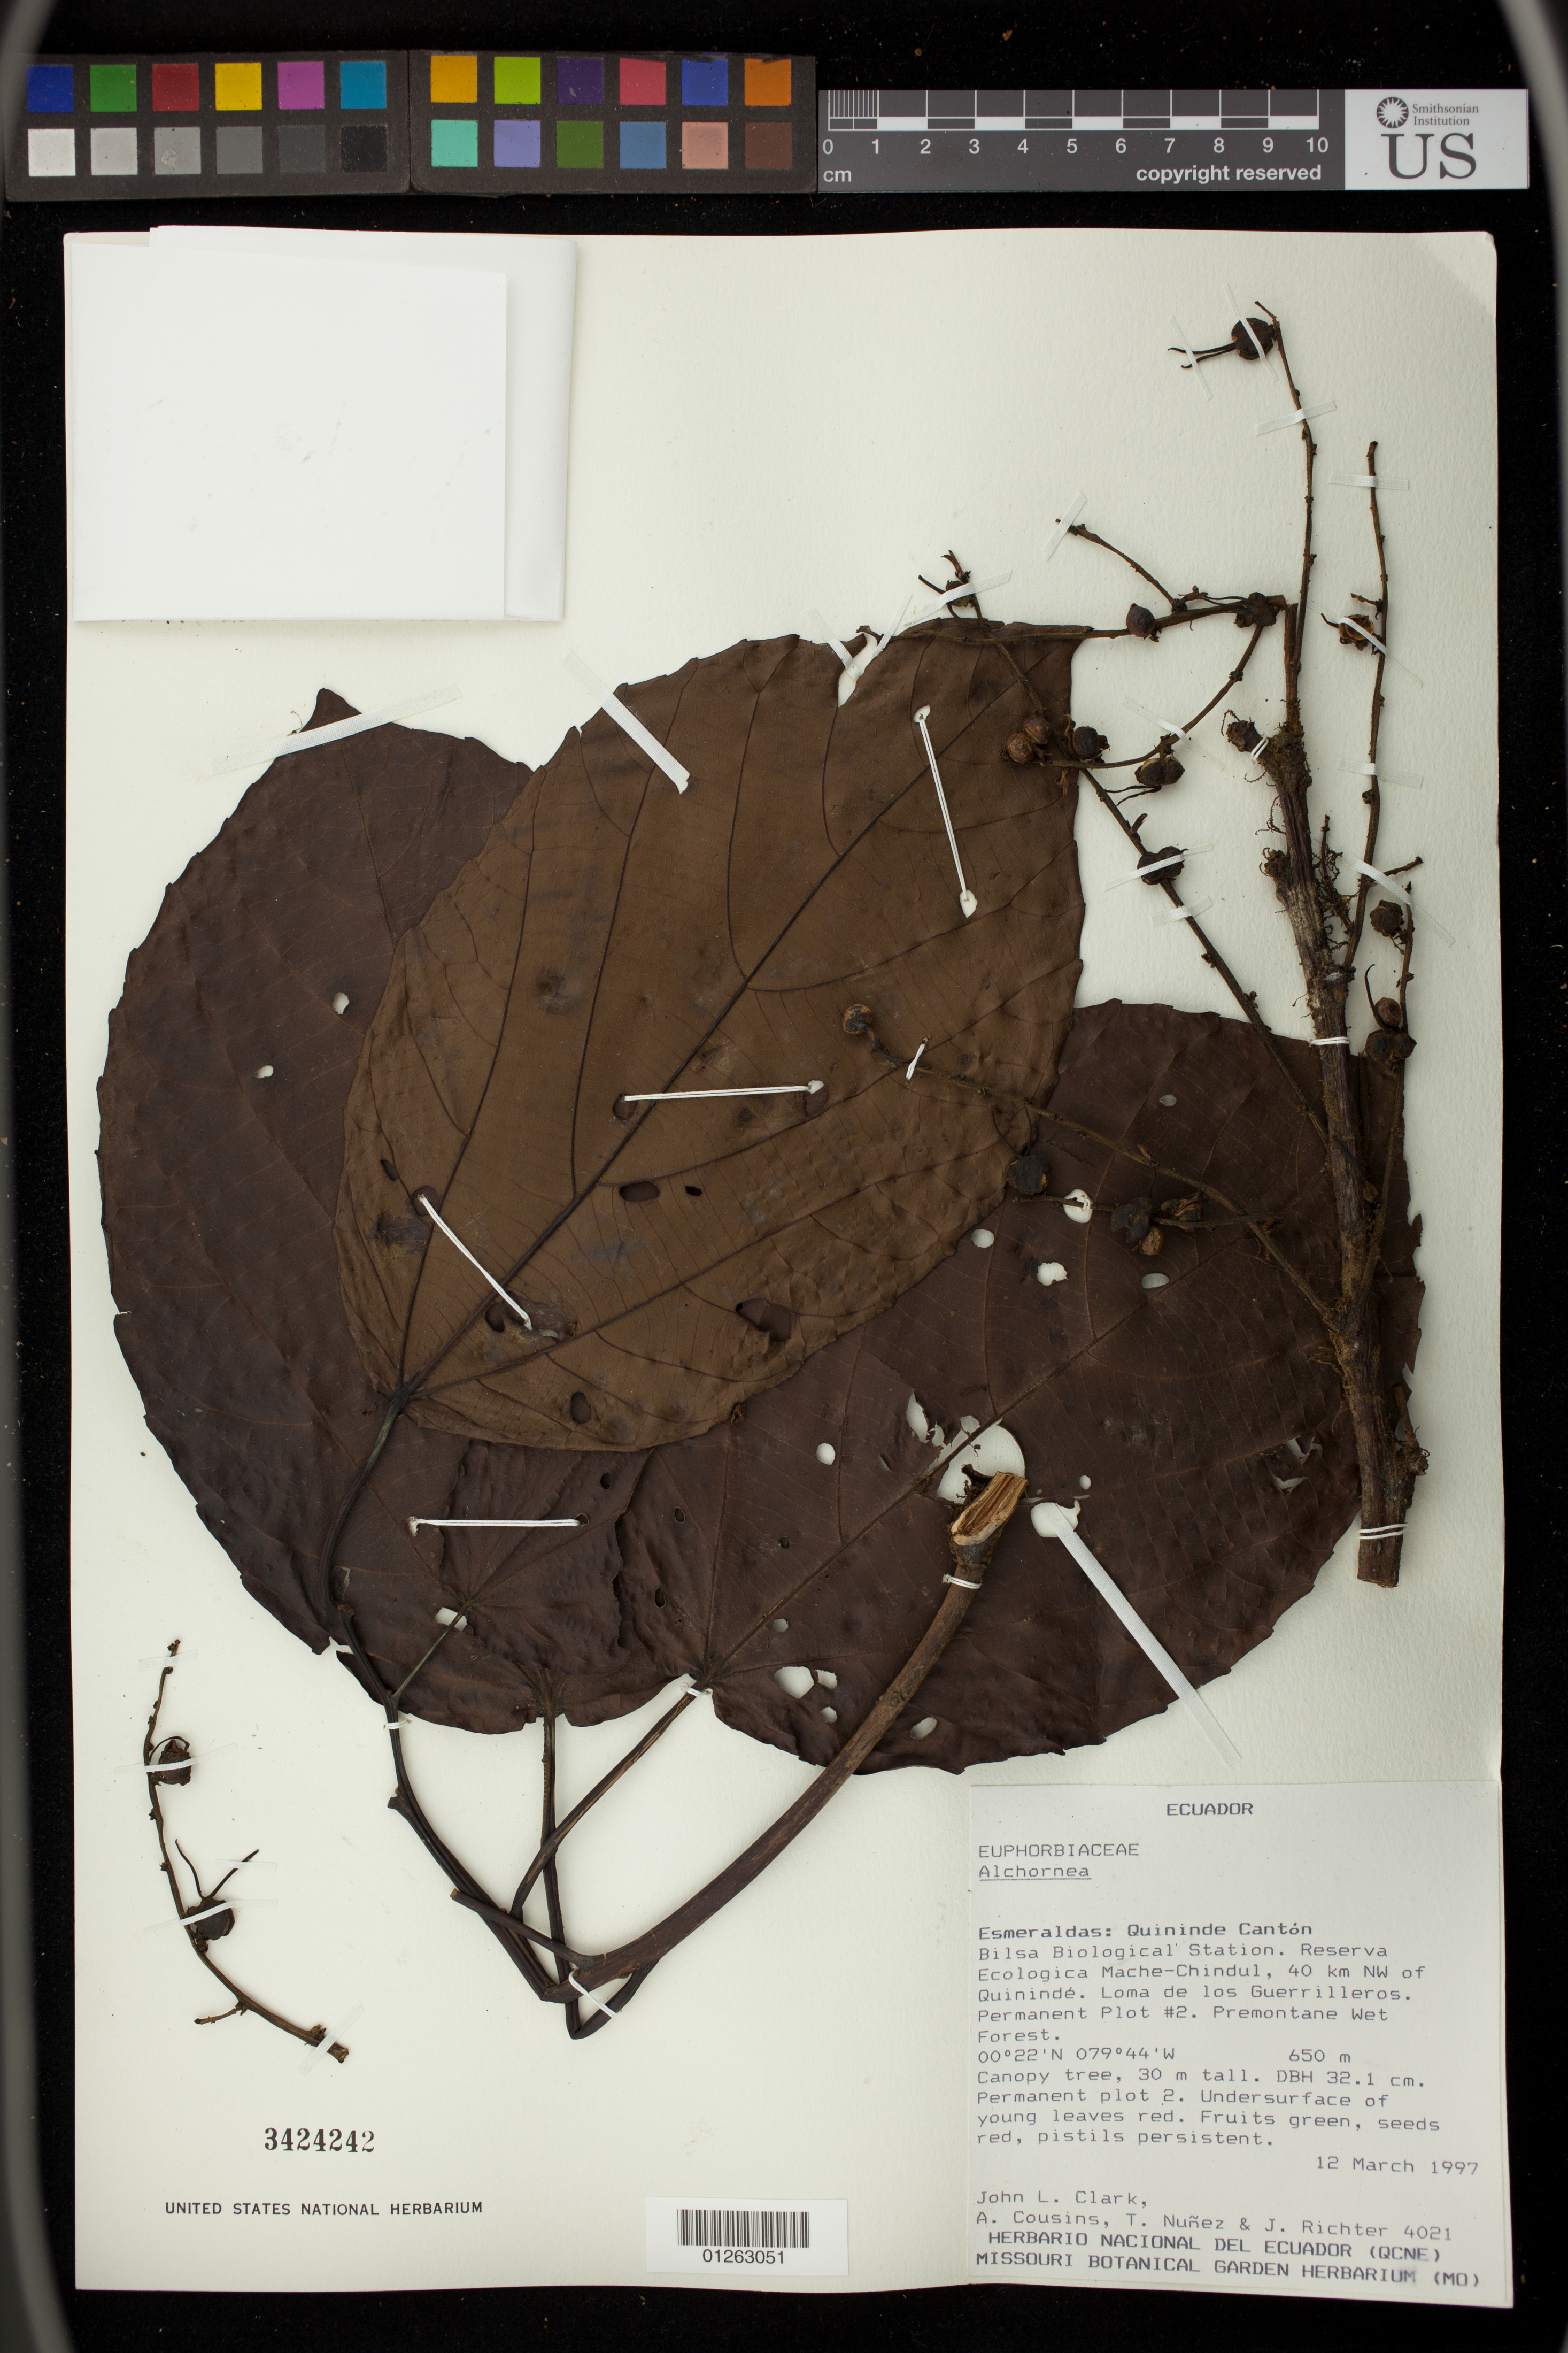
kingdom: Plantae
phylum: Tracheophyta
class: Magnoliopsida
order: Malpighiales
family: Euphorbiaceae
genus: Alchornea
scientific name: Alchornea sp.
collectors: J. L. Clark, A. Cousins, T. Núñez & J. Richter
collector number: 4021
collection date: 1997-03-12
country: Ecuador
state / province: Esmeraldas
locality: Quinindé Cantón, Bilsa Biological Station. Reserva Ecologica Mache-Chindul, 40 km NW of Quinindé. Loma de los Guerrilleros. Permanent Plot #2; Quadrat 23; Tree 8.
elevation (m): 650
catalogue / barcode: US 3424242